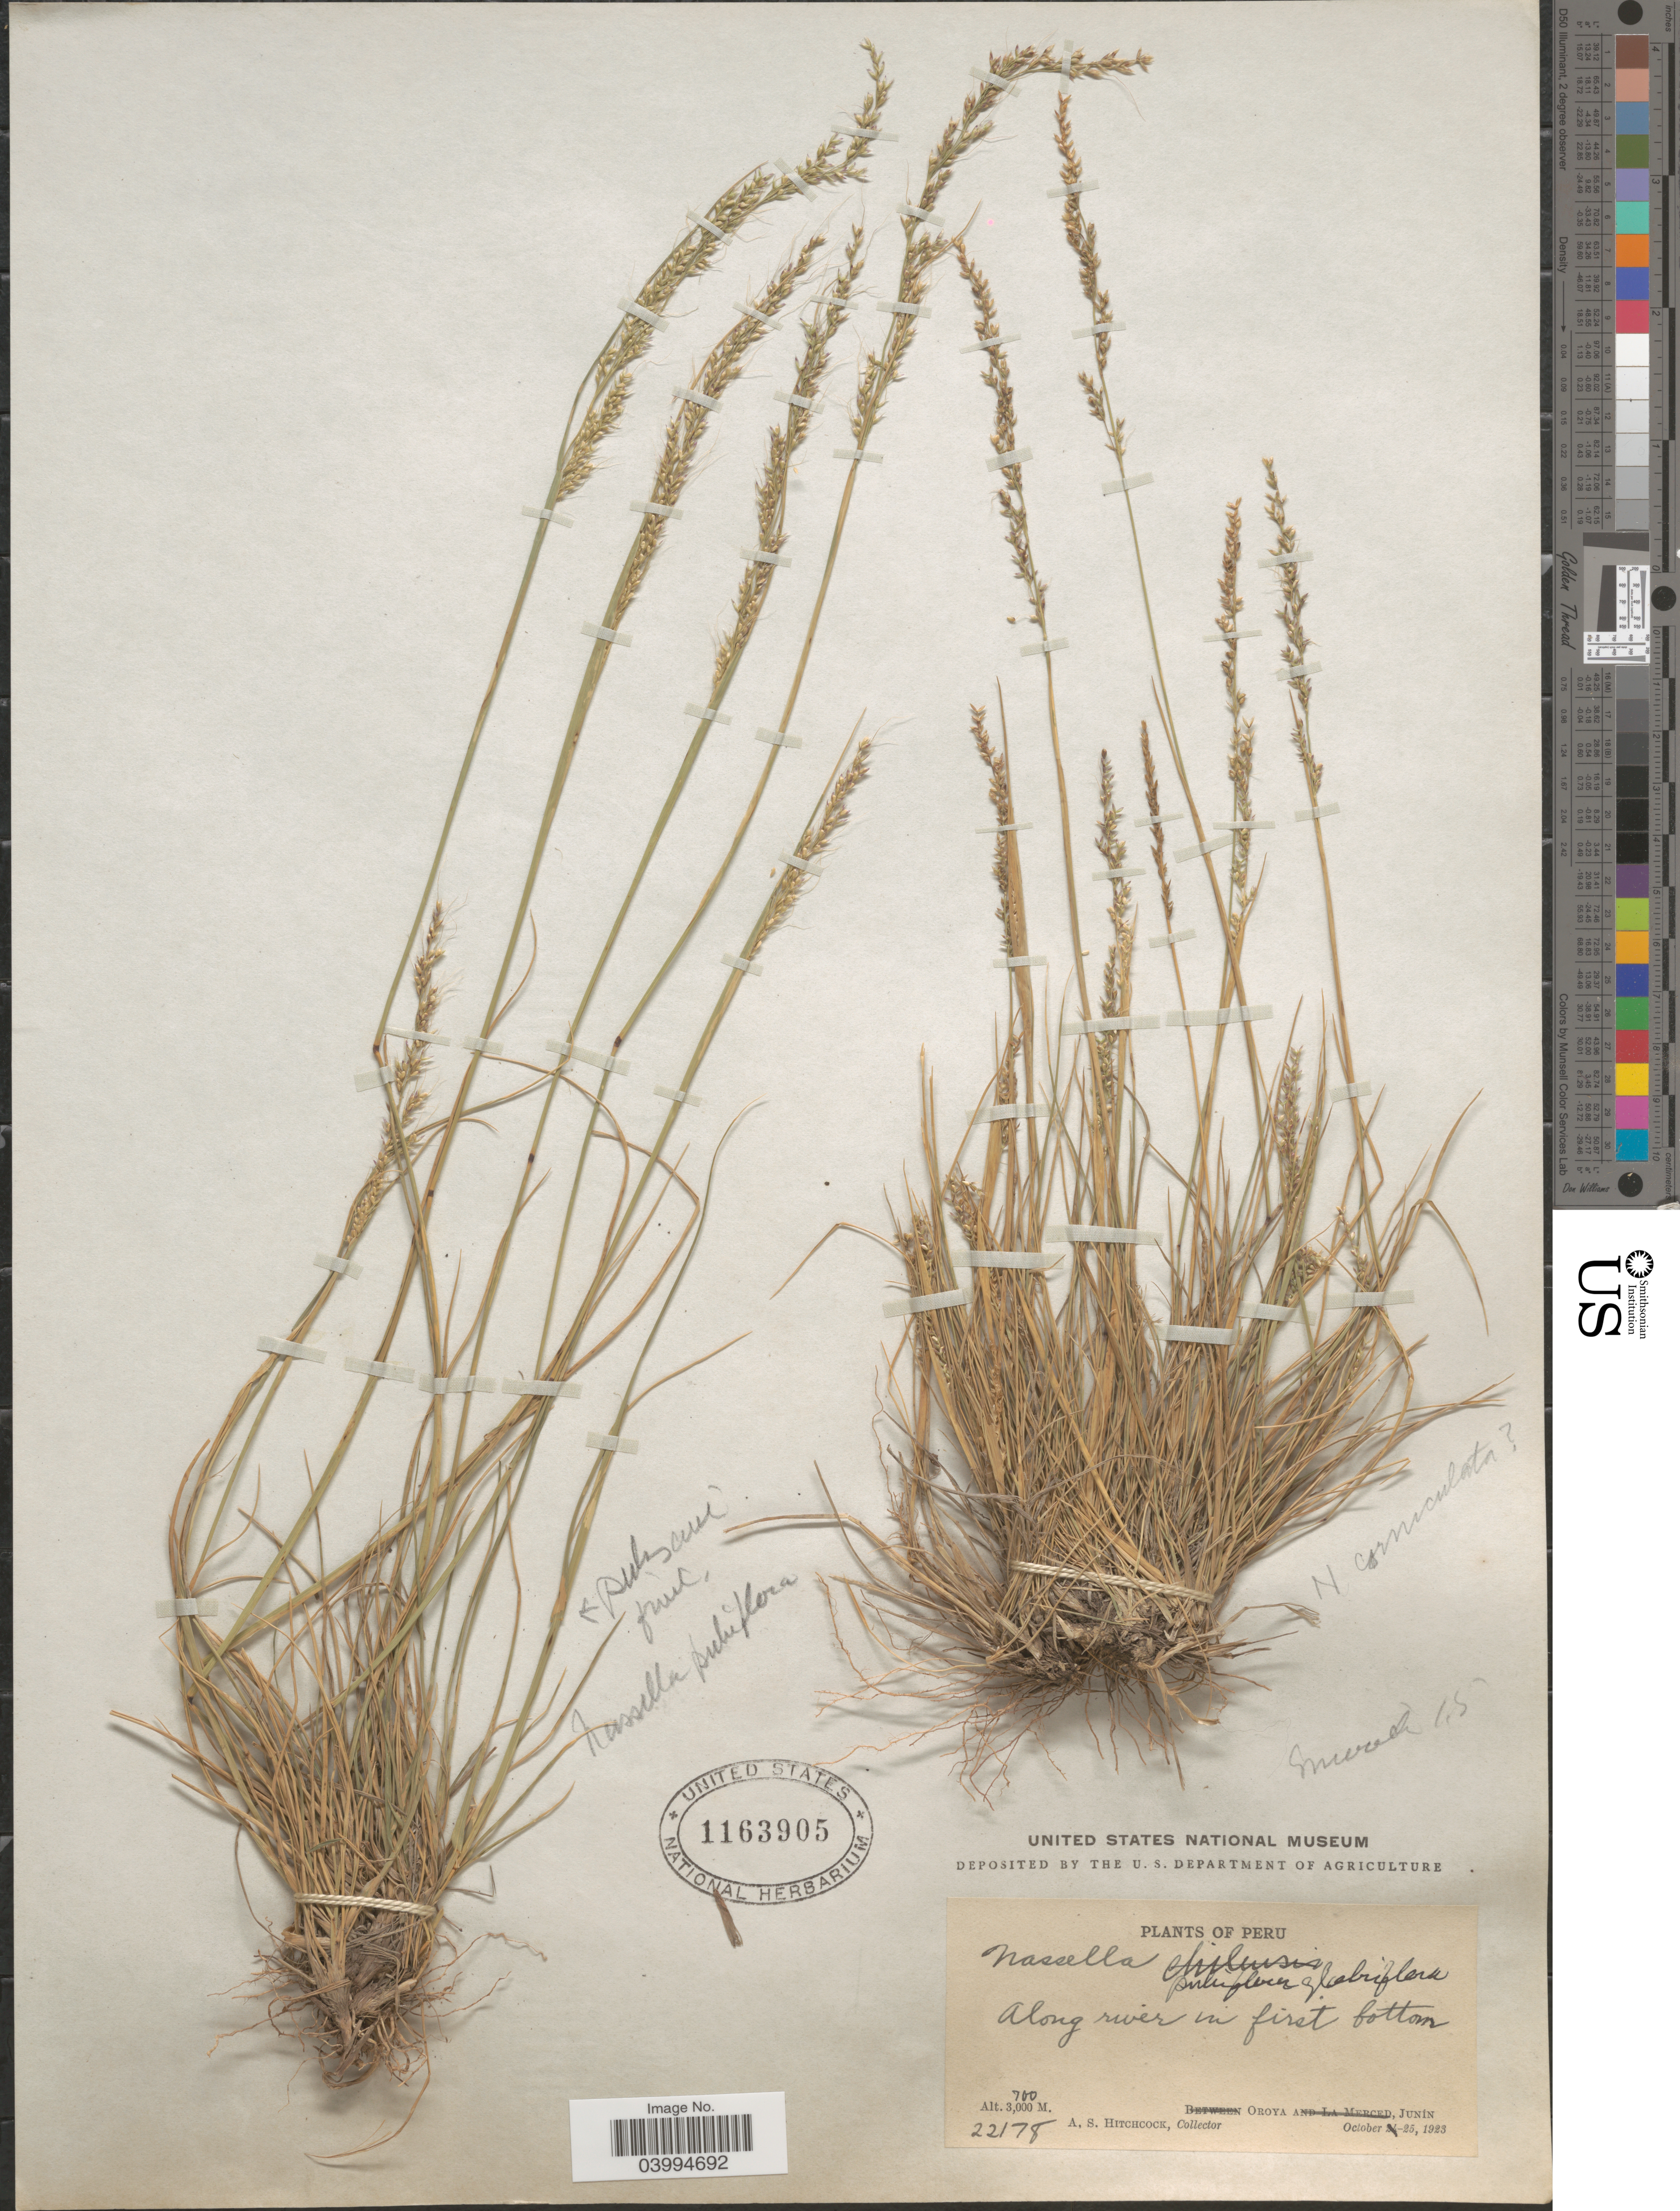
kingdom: Plantae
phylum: Tracheophyta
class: Liliopsida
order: Poales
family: Poaceae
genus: Nassella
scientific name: Nassella pubiflora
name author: (Trin. & Rupr.) É. Desv.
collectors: A. S. Hitchcock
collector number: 22178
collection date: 1923-10-25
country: Peru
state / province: Junín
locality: Along river in first bottom. Oroya, Junín.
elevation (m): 700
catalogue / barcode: US 1163905